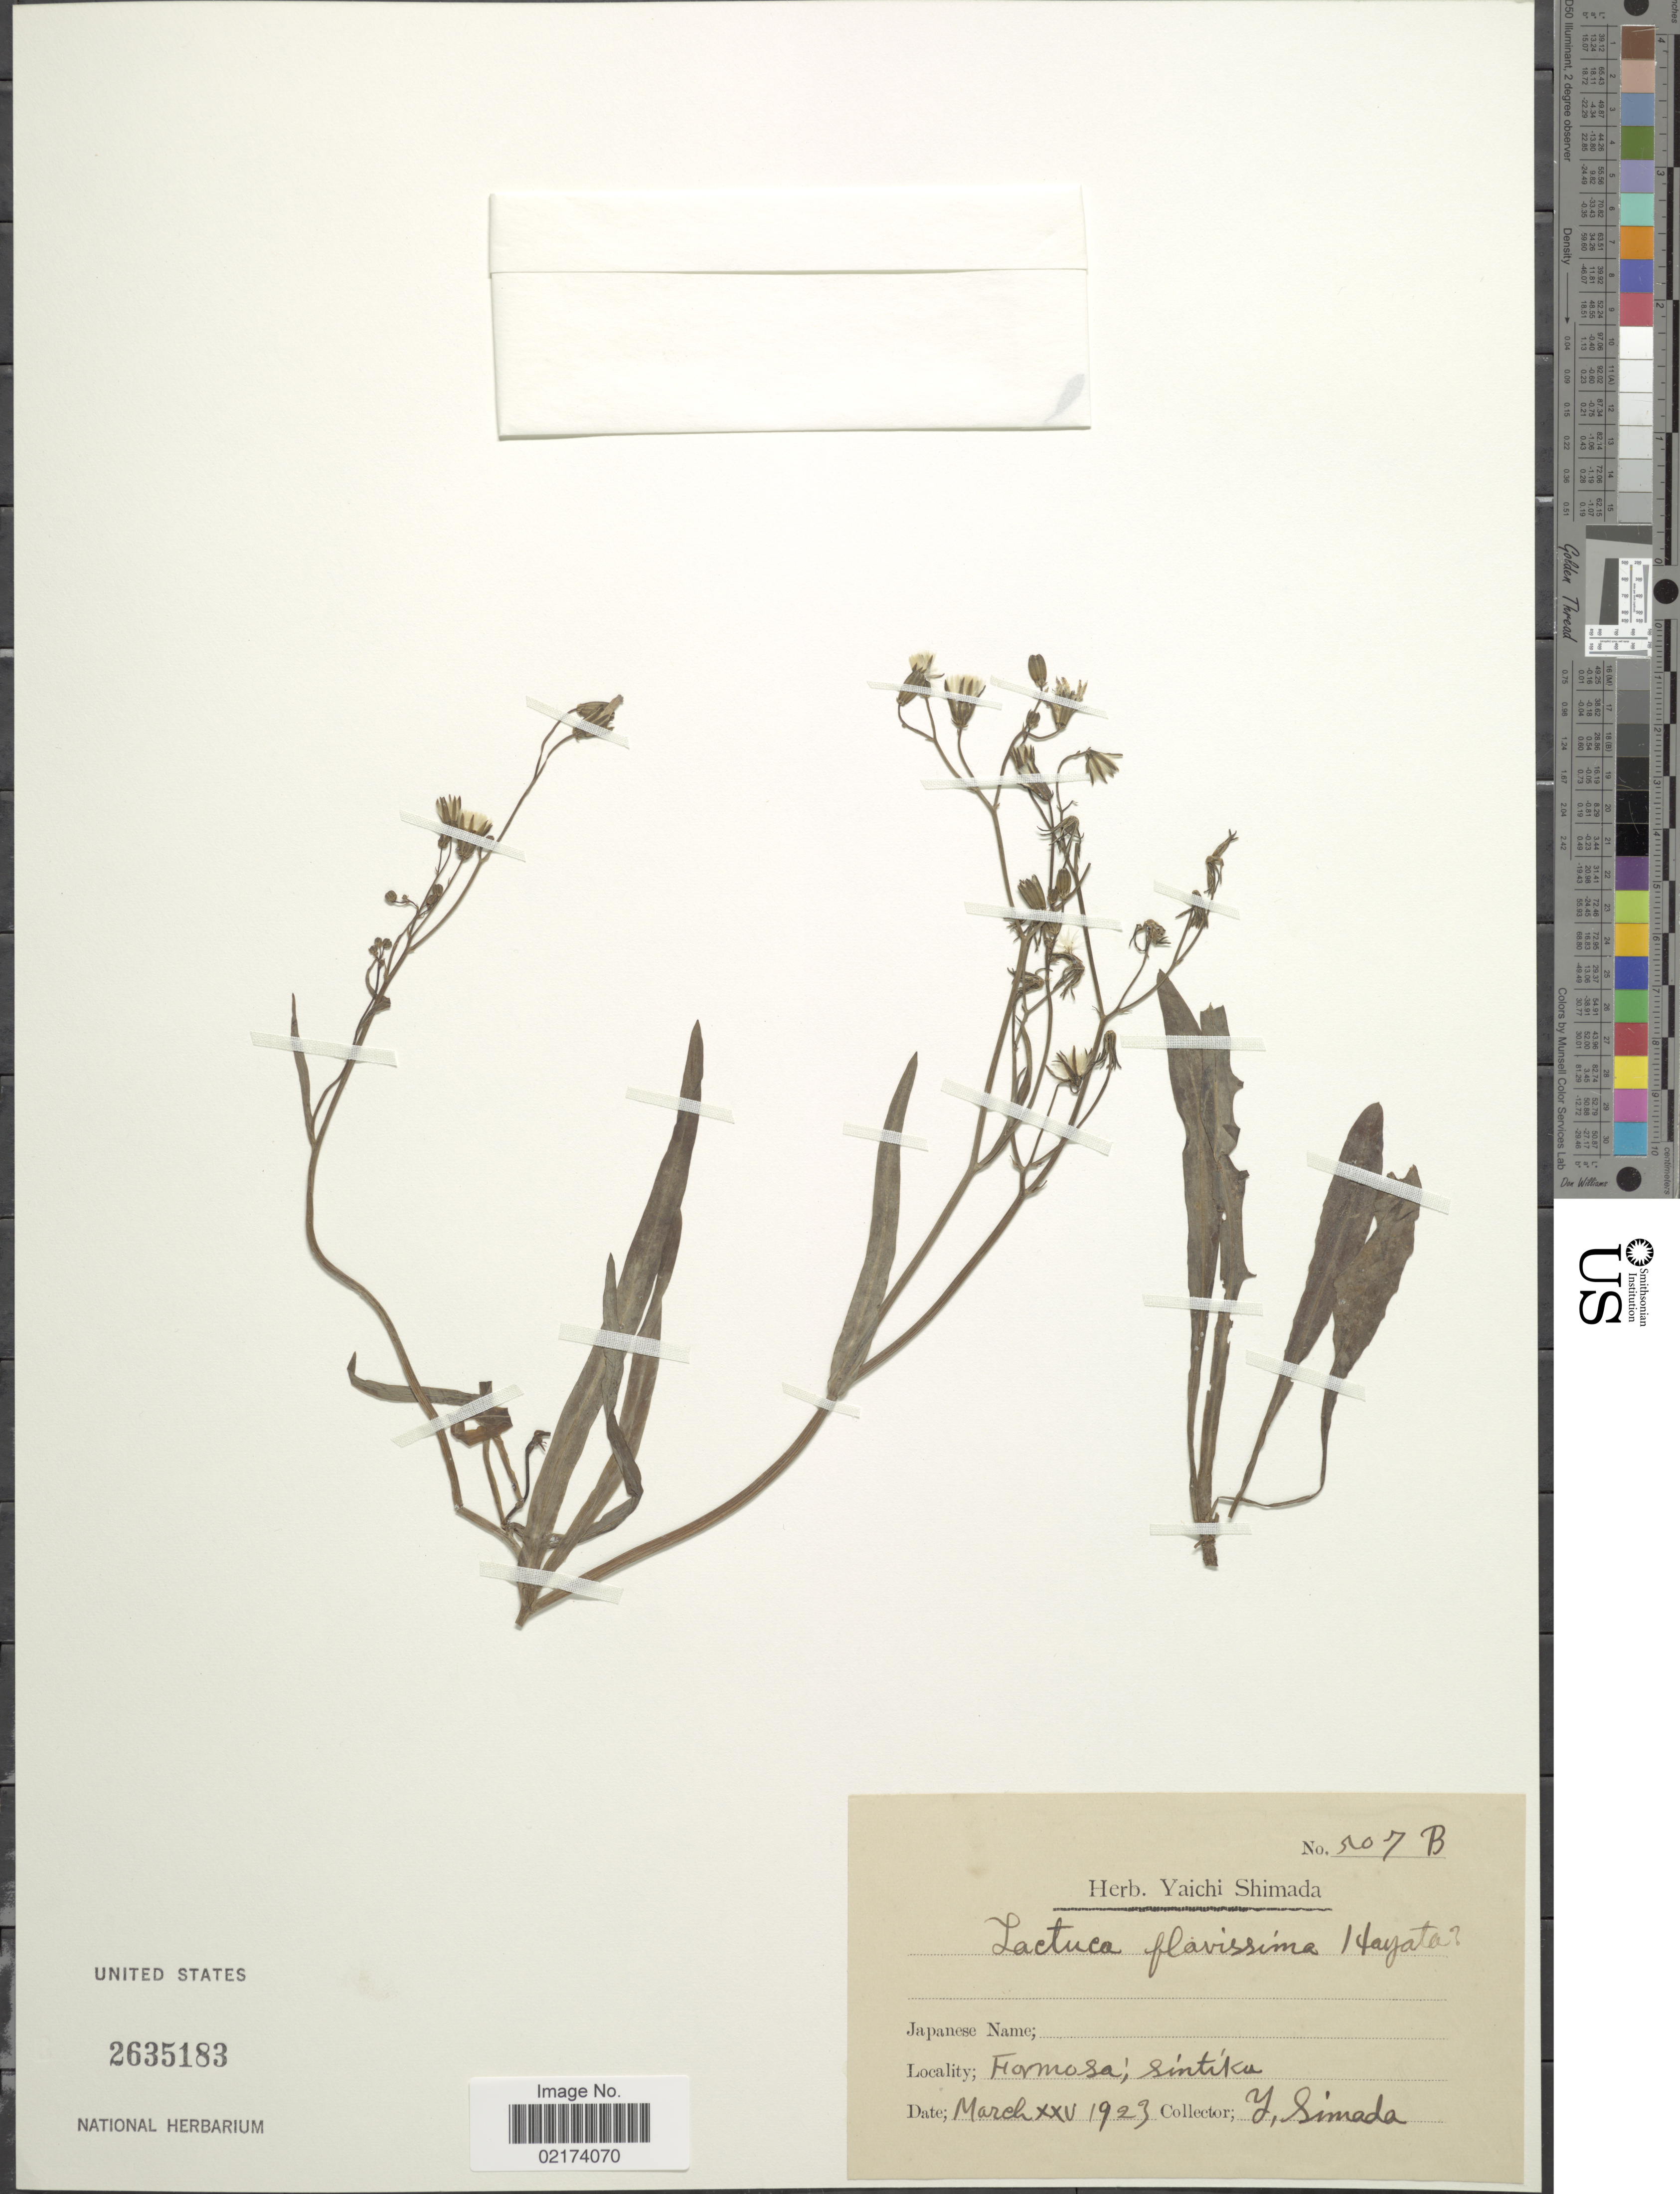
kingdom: Plantae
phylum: Tracheophyta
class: Magnoliopsida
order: Asterales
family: Asteraceae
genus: Lactuca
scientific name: Lactuca flavissima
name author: Hayata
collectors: Y. Simada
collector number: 507B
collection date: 1923-03-25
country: Taiwan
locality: Formosa, Sintika [interpreted]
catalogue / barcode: US 2635183